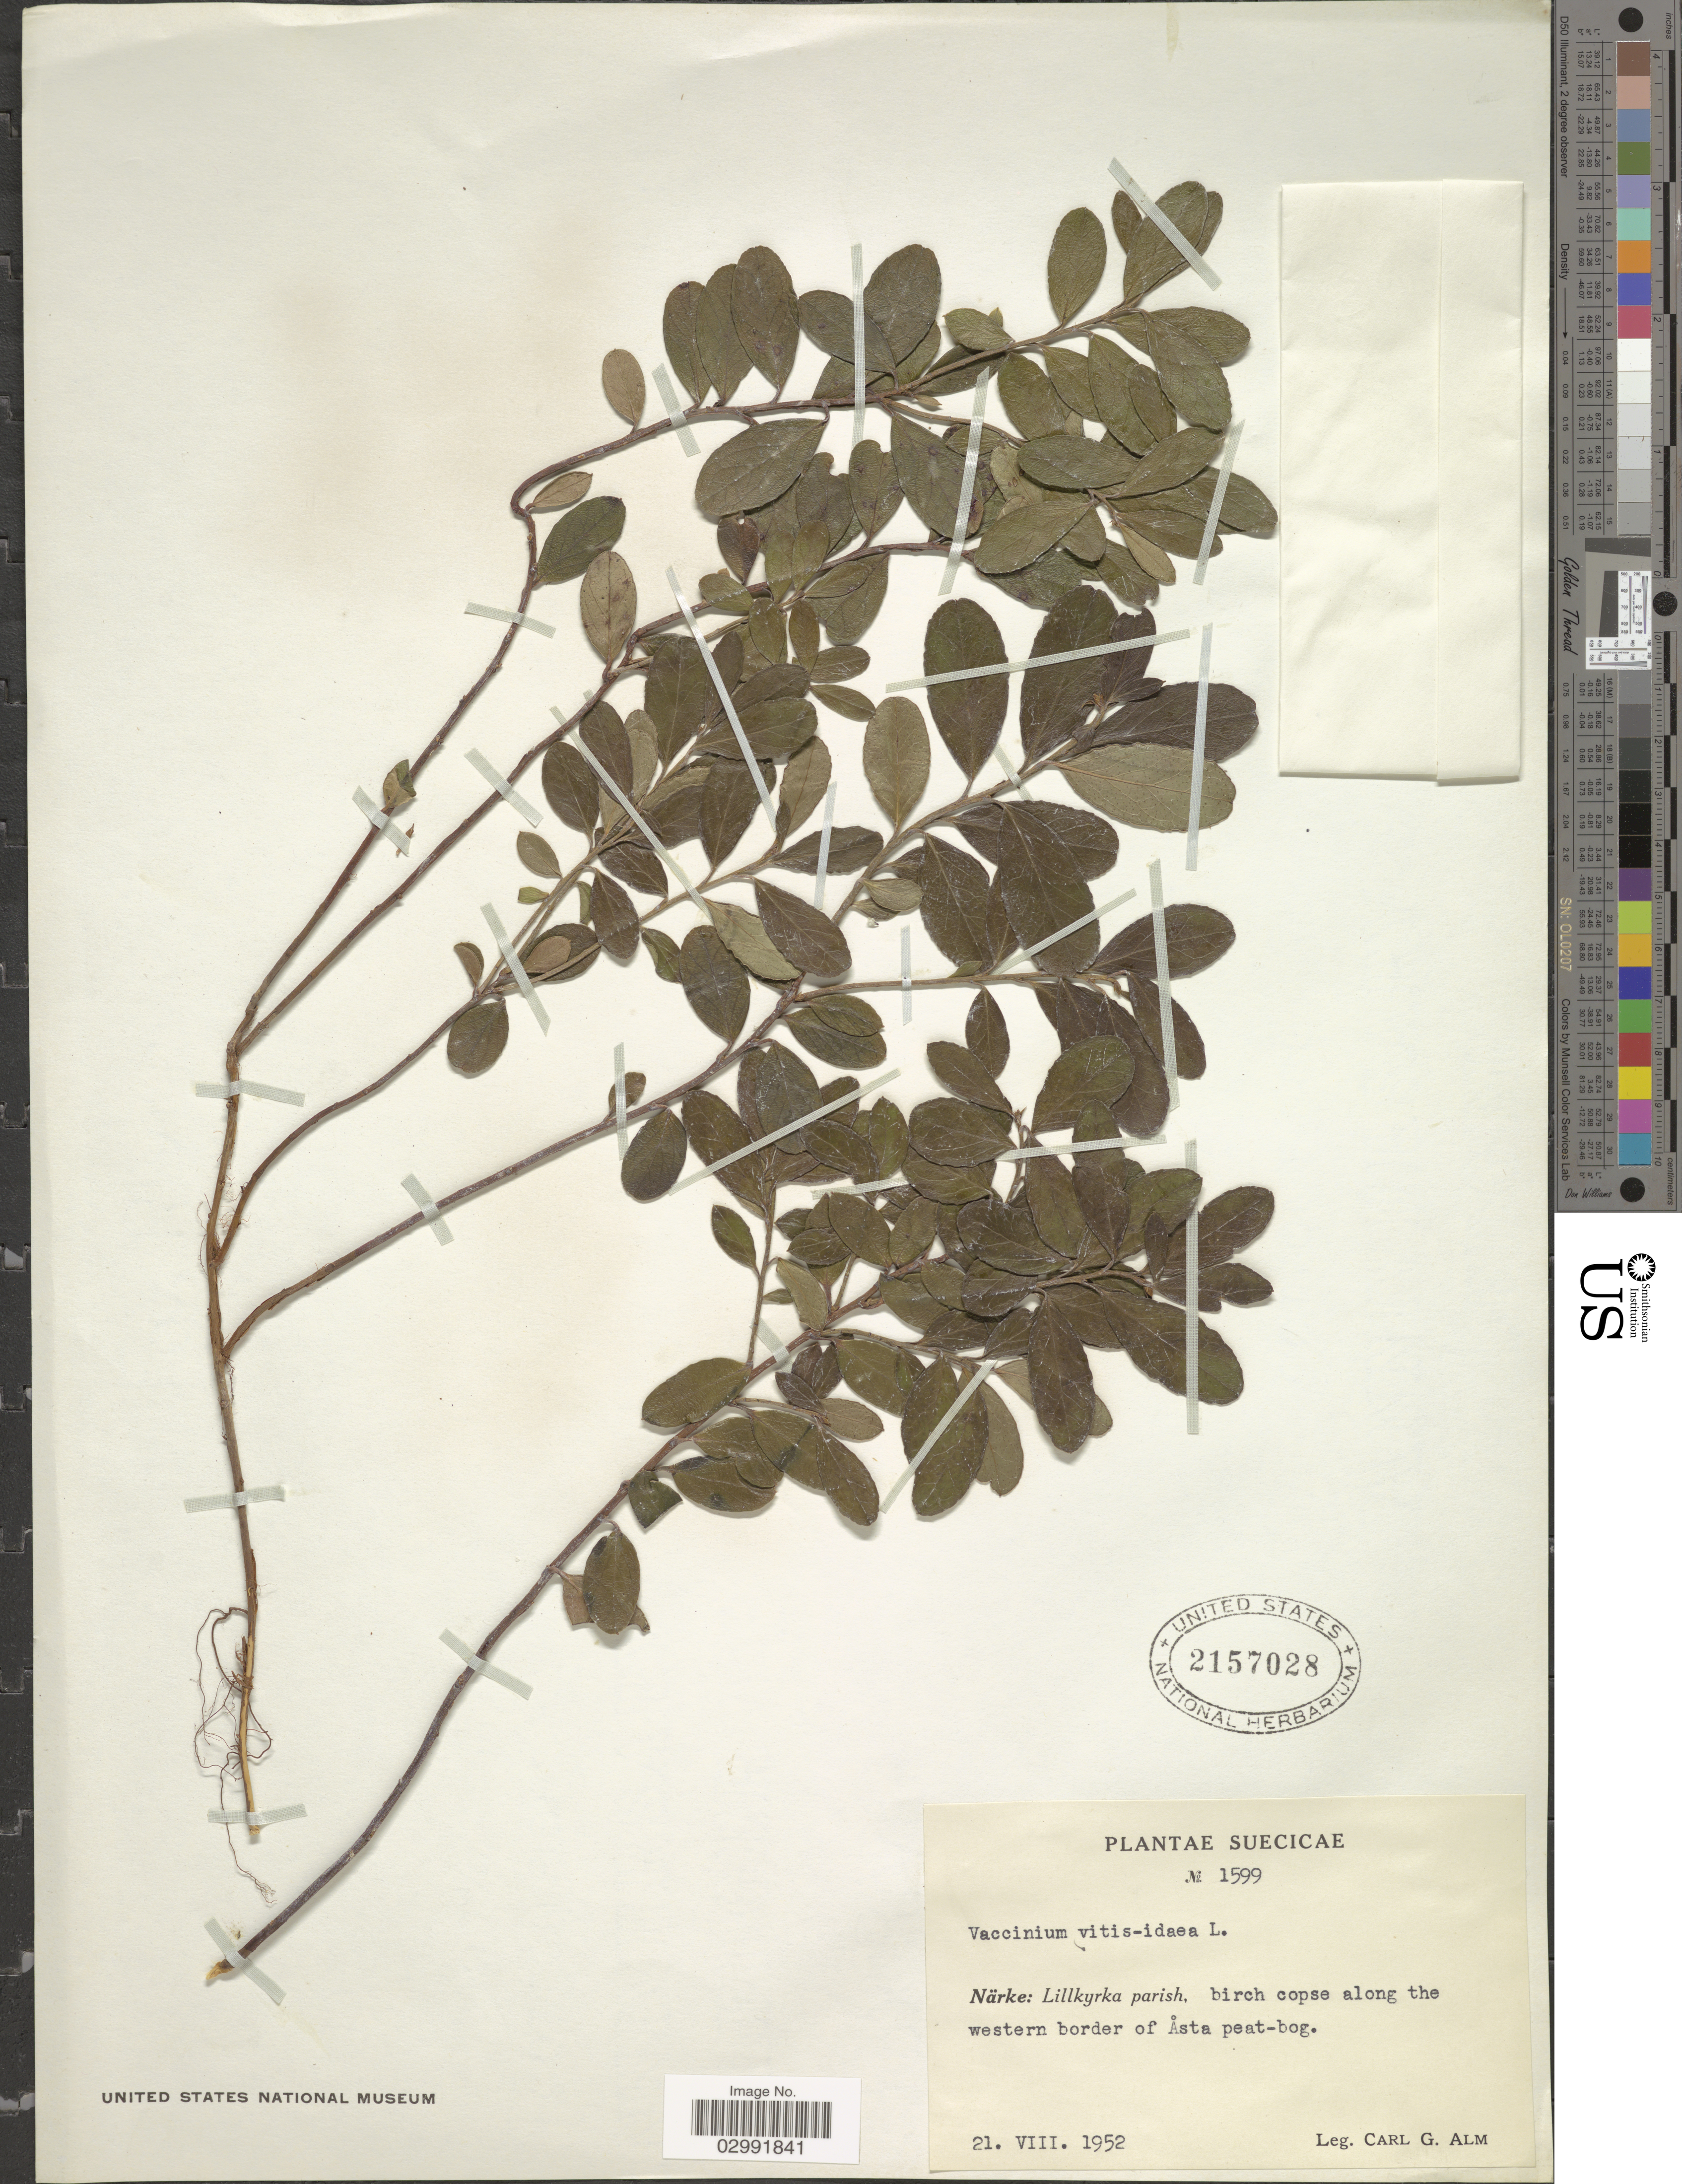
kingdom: Plantae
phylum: Tracheophyta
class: Magnoliopsida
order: Ericales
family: Ericaceae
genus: Vaccinium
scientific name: Vaccinium vitis-idaea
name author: L.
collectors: C. G. Alm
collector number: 1599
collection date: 1952-08-21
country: Sweden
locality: Närke: Lillkyrka parish, birch copse along the western border of Åsta peat-bog.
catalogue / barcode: US 2157028